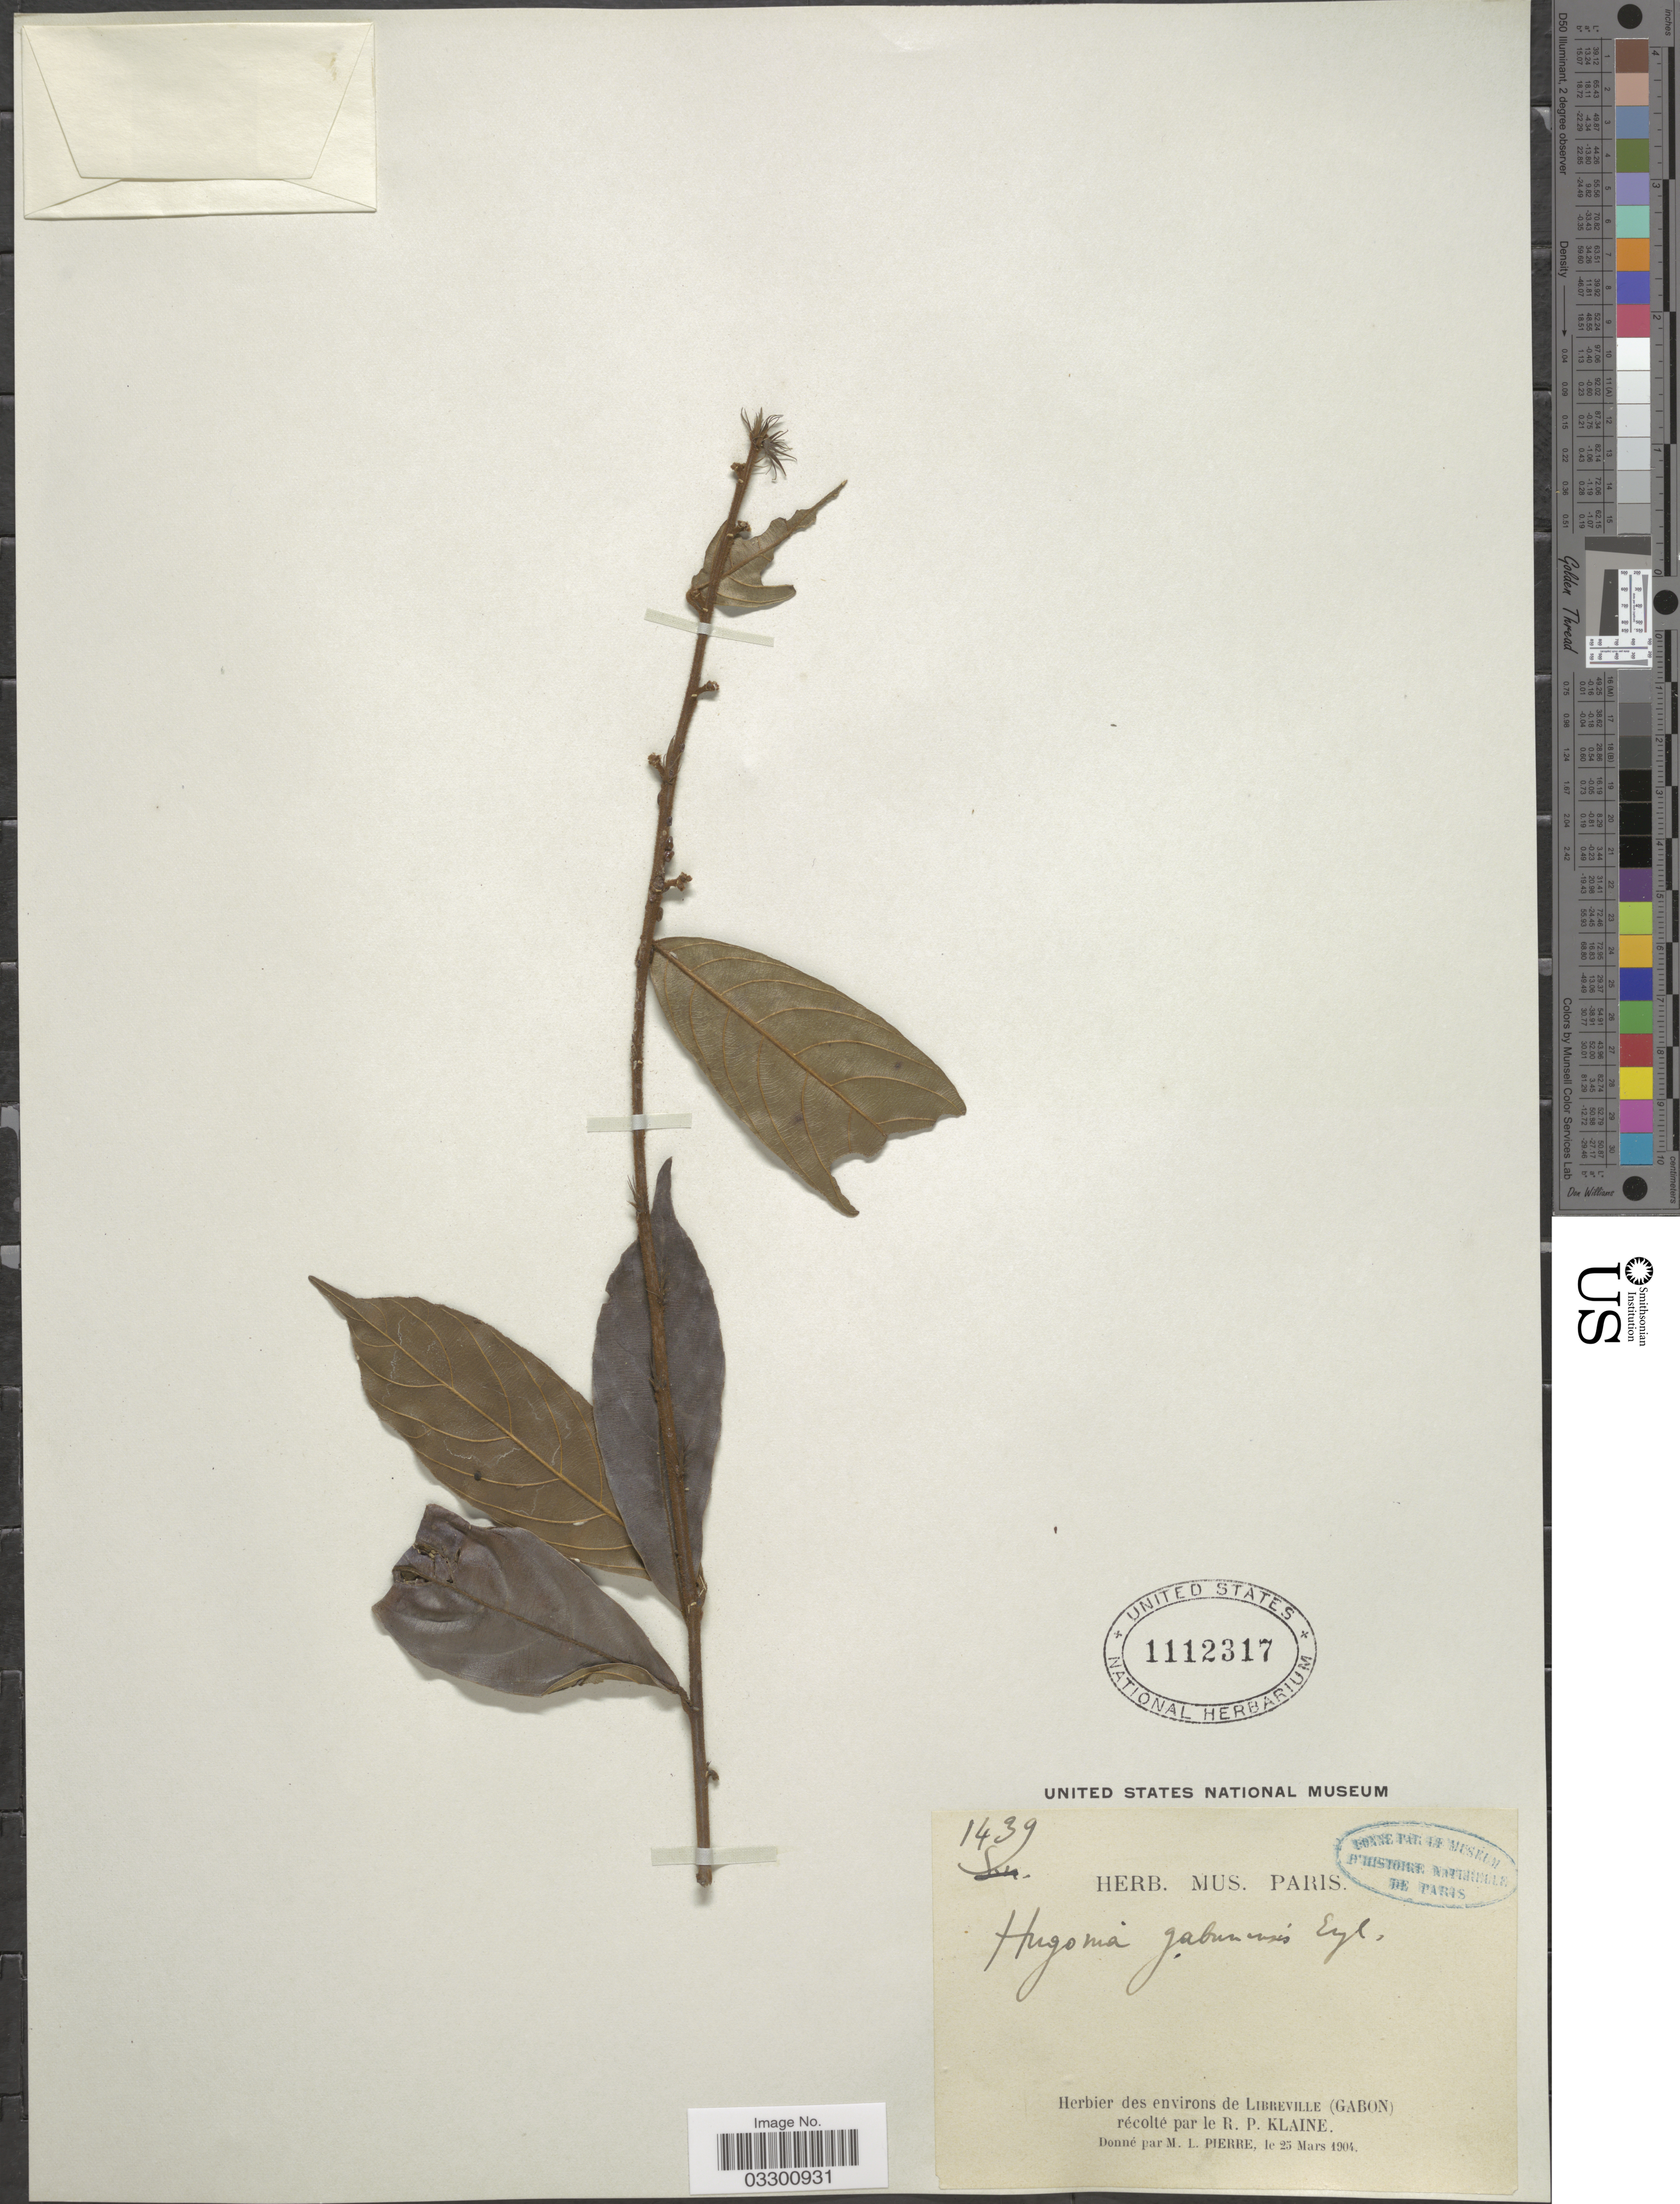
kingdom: Plantae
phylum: Tracheophyta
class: Magnoliopsida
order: Malpighiales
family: Linaceae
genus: Hugonia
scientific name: Hugonia gabunensis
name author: Engl.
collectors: R. Klaine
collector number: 1439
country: Gabon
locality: Environs de Libreville.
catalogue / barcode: US 1112317